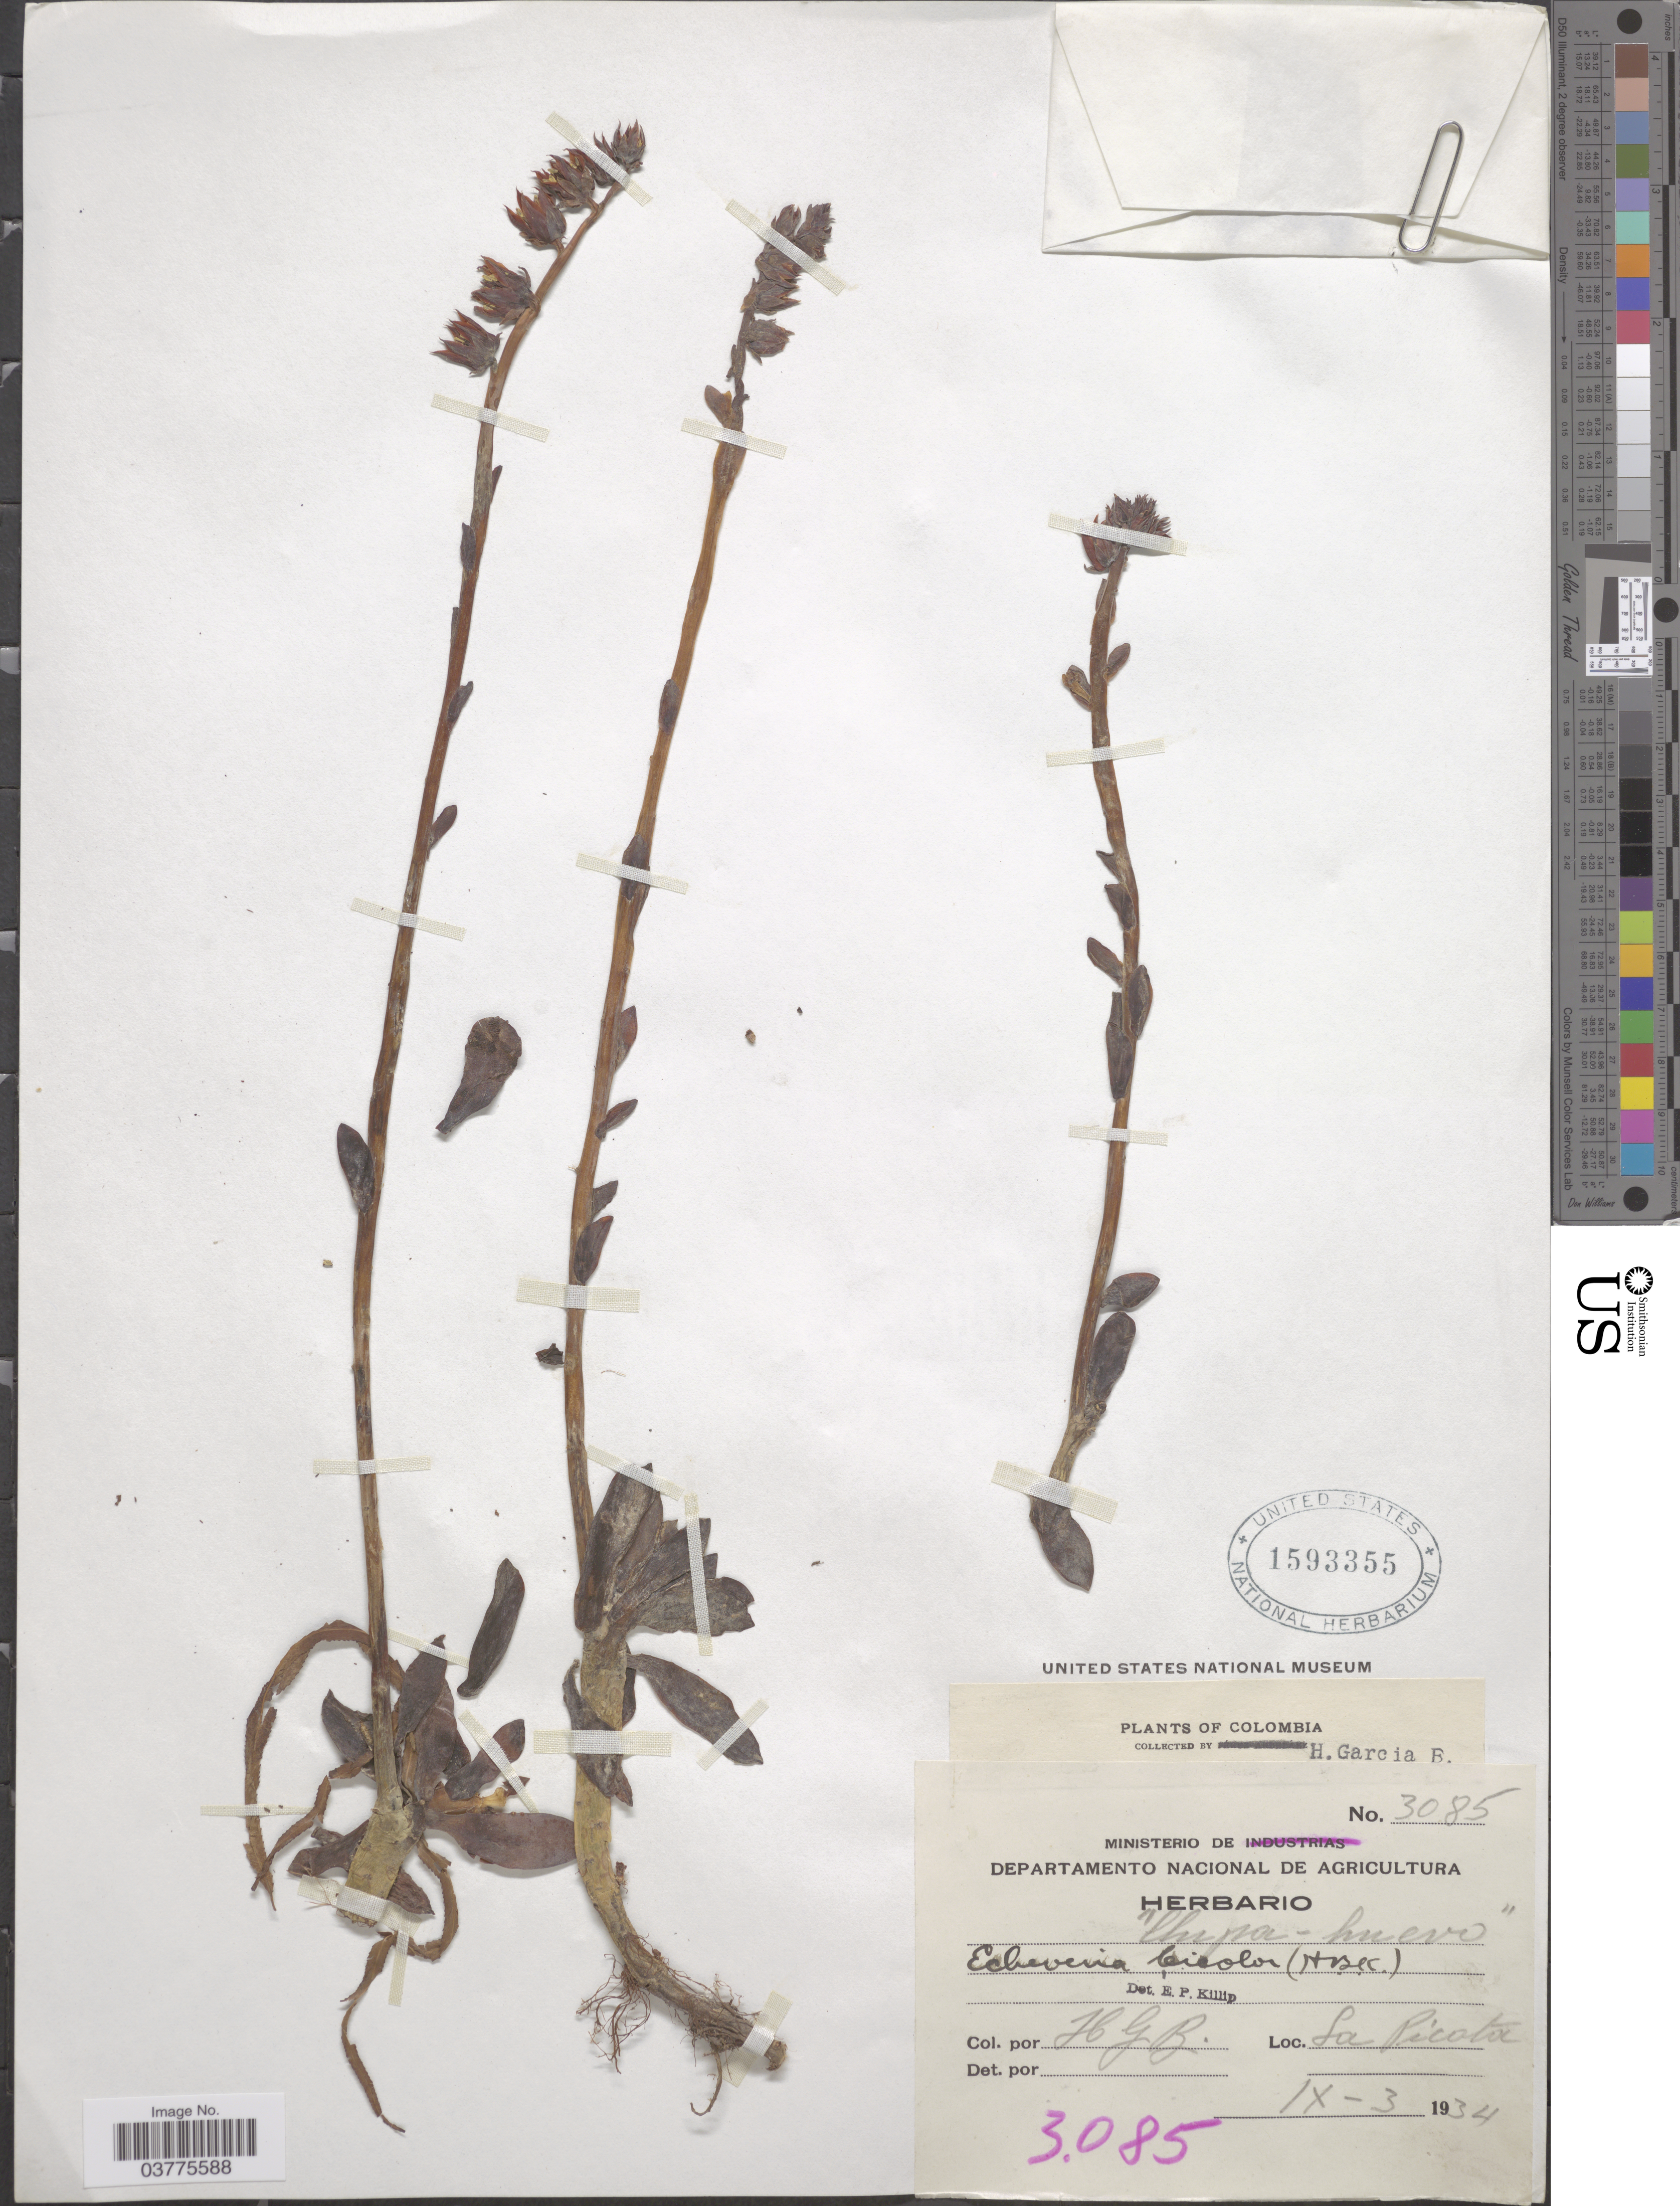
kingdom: Plantae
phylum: Tracheophyta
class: Magnoliopsida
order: Saxifragales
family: Crassulaceae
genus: Echeveria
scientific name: Echeveria bicolor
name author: (Kunth) E. Walther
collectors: H. García B.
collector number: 3085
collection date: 1934-09-03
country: Colombia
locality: La Picota.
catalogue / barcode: US 1593355